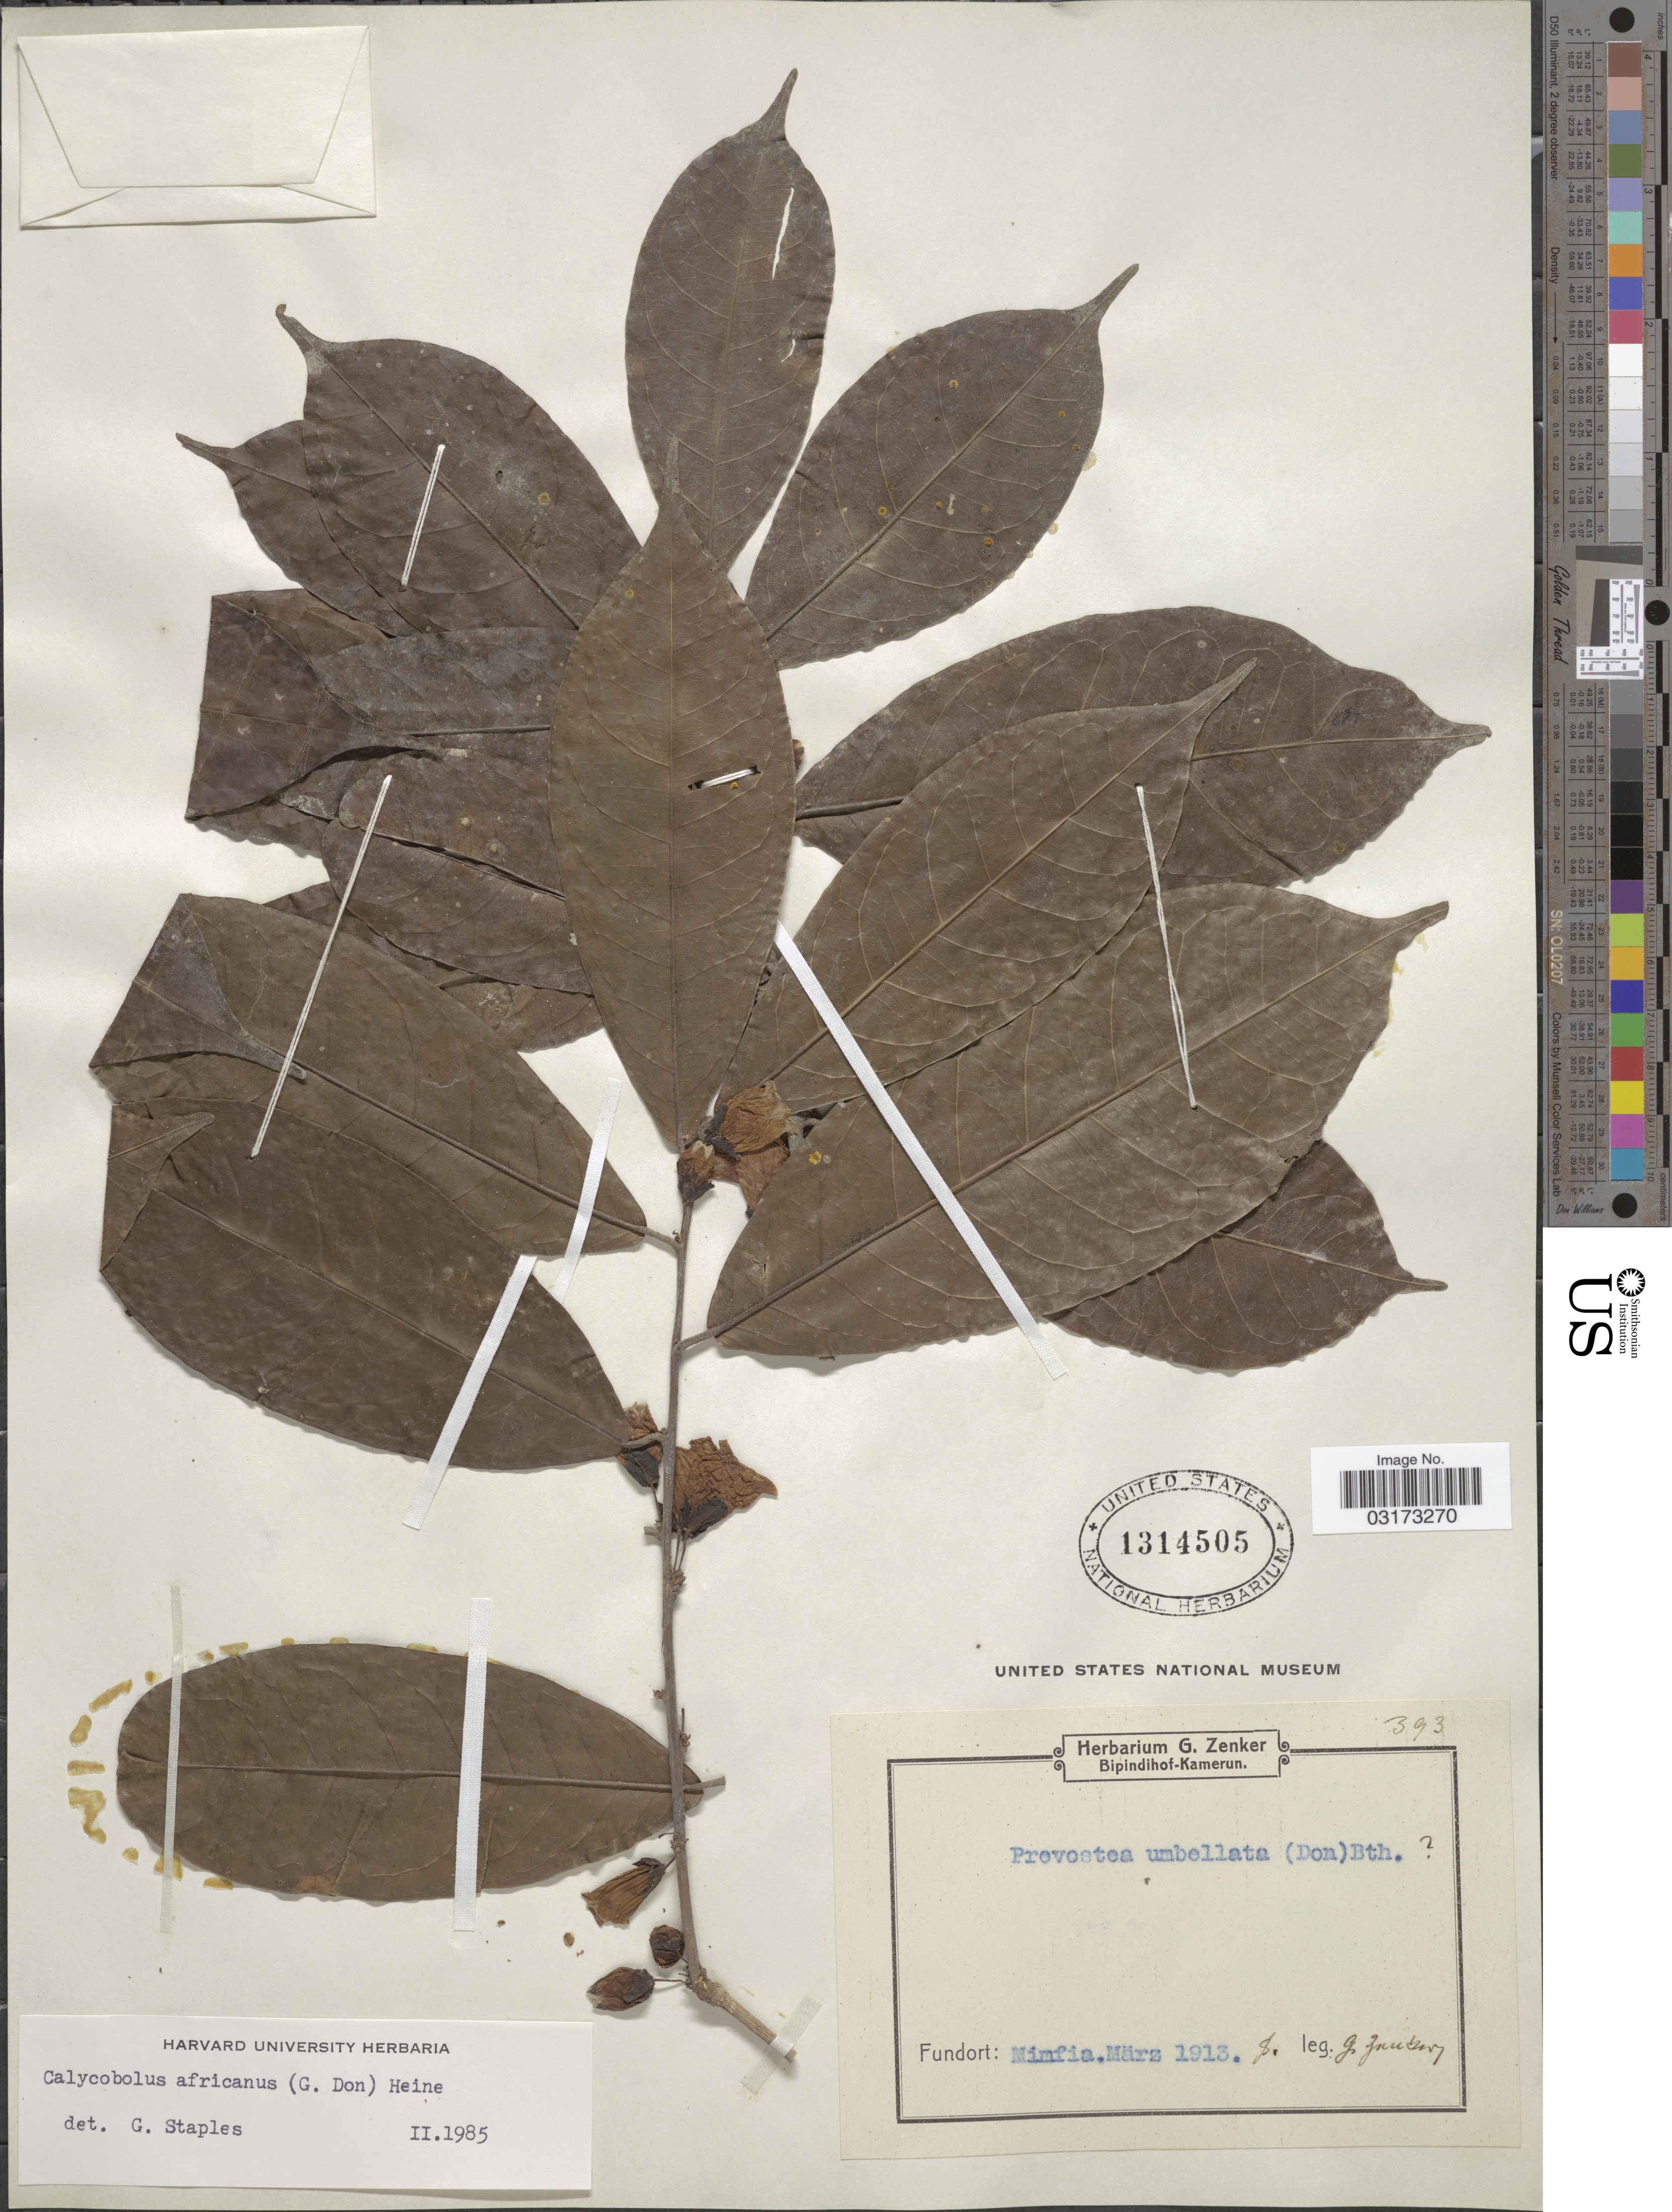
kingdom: Plantae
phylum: Tracheophyta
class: Magnoliopsida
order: Solanales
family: Convolvulaceae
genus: Calycobolus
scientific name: Calycobolus africanus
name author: (G. Don) Heine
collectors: G. A. Zenker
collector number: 393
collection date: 1913-03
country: Cameroon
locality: Mimfia.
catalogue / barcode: US 1314505